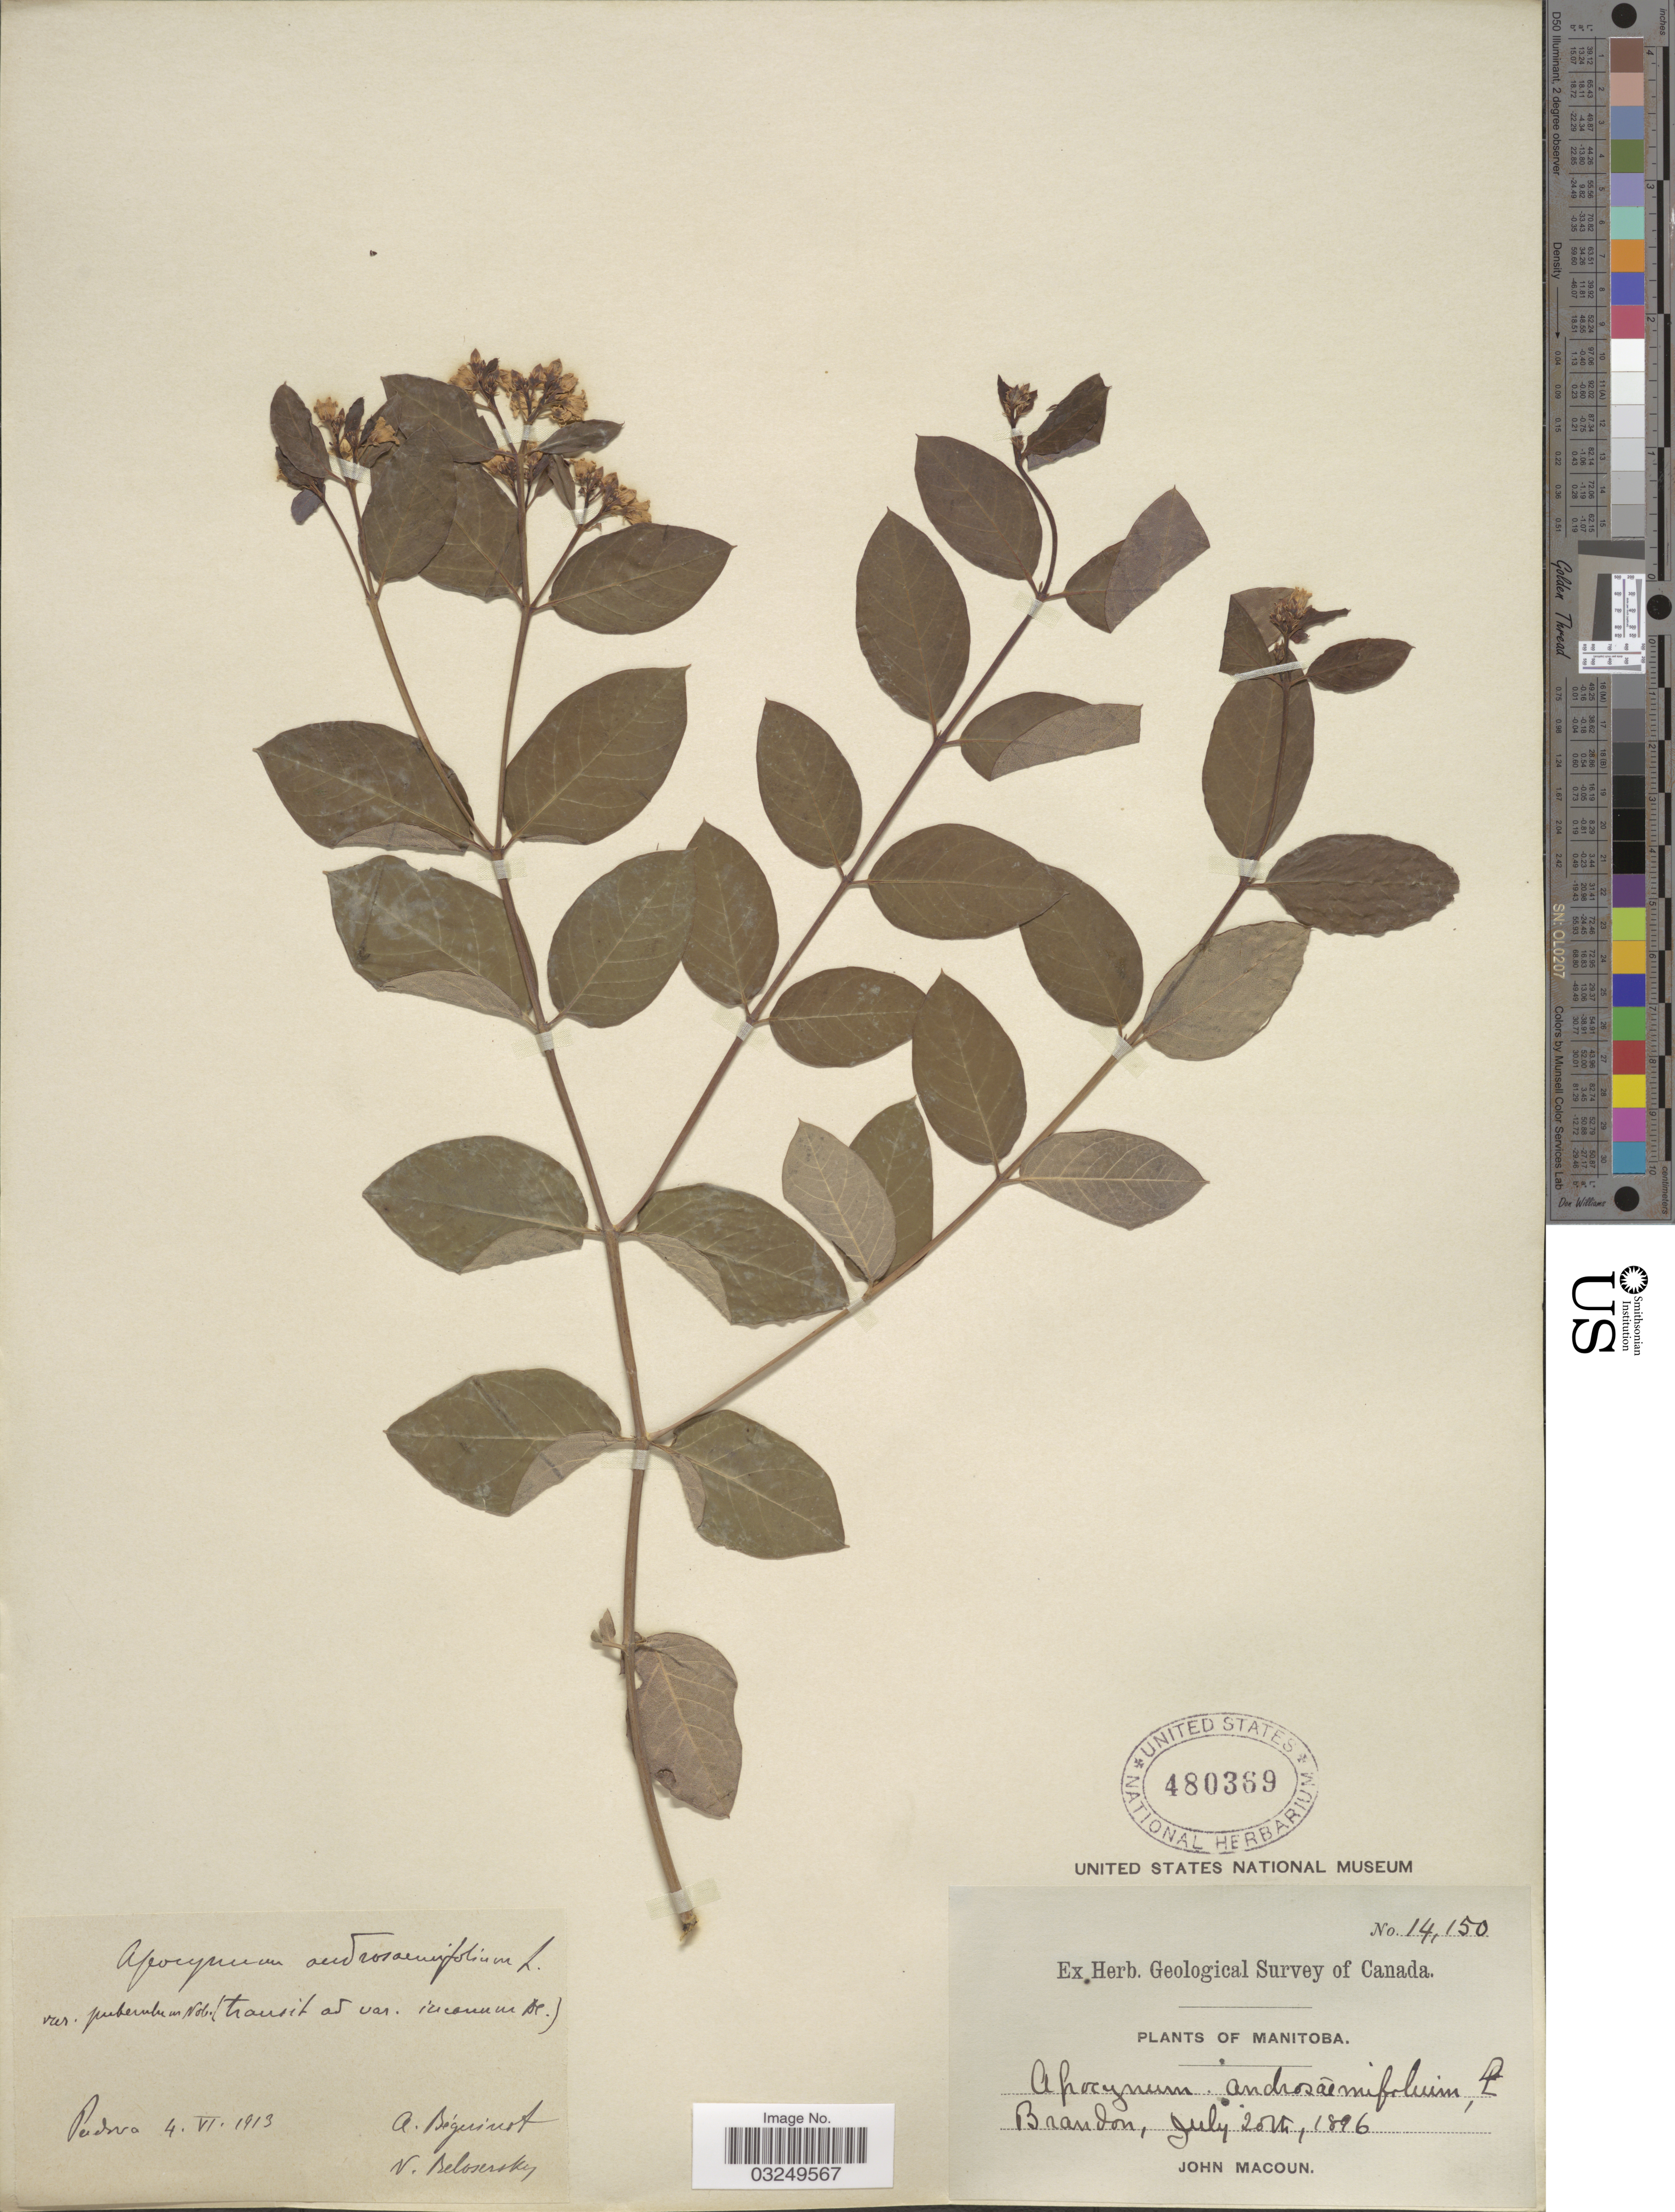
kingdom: Plantae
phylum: Tracheophyta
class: Magnoliopsida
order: Gentianales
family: Apocynaceae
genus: Apocynum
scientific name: Apocynum androsaemifolium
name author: L.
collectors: J. Macoun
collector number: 14150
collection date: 1896-07-20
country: Canada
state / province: Manitoba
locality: Brandon.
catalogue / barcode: US 480369